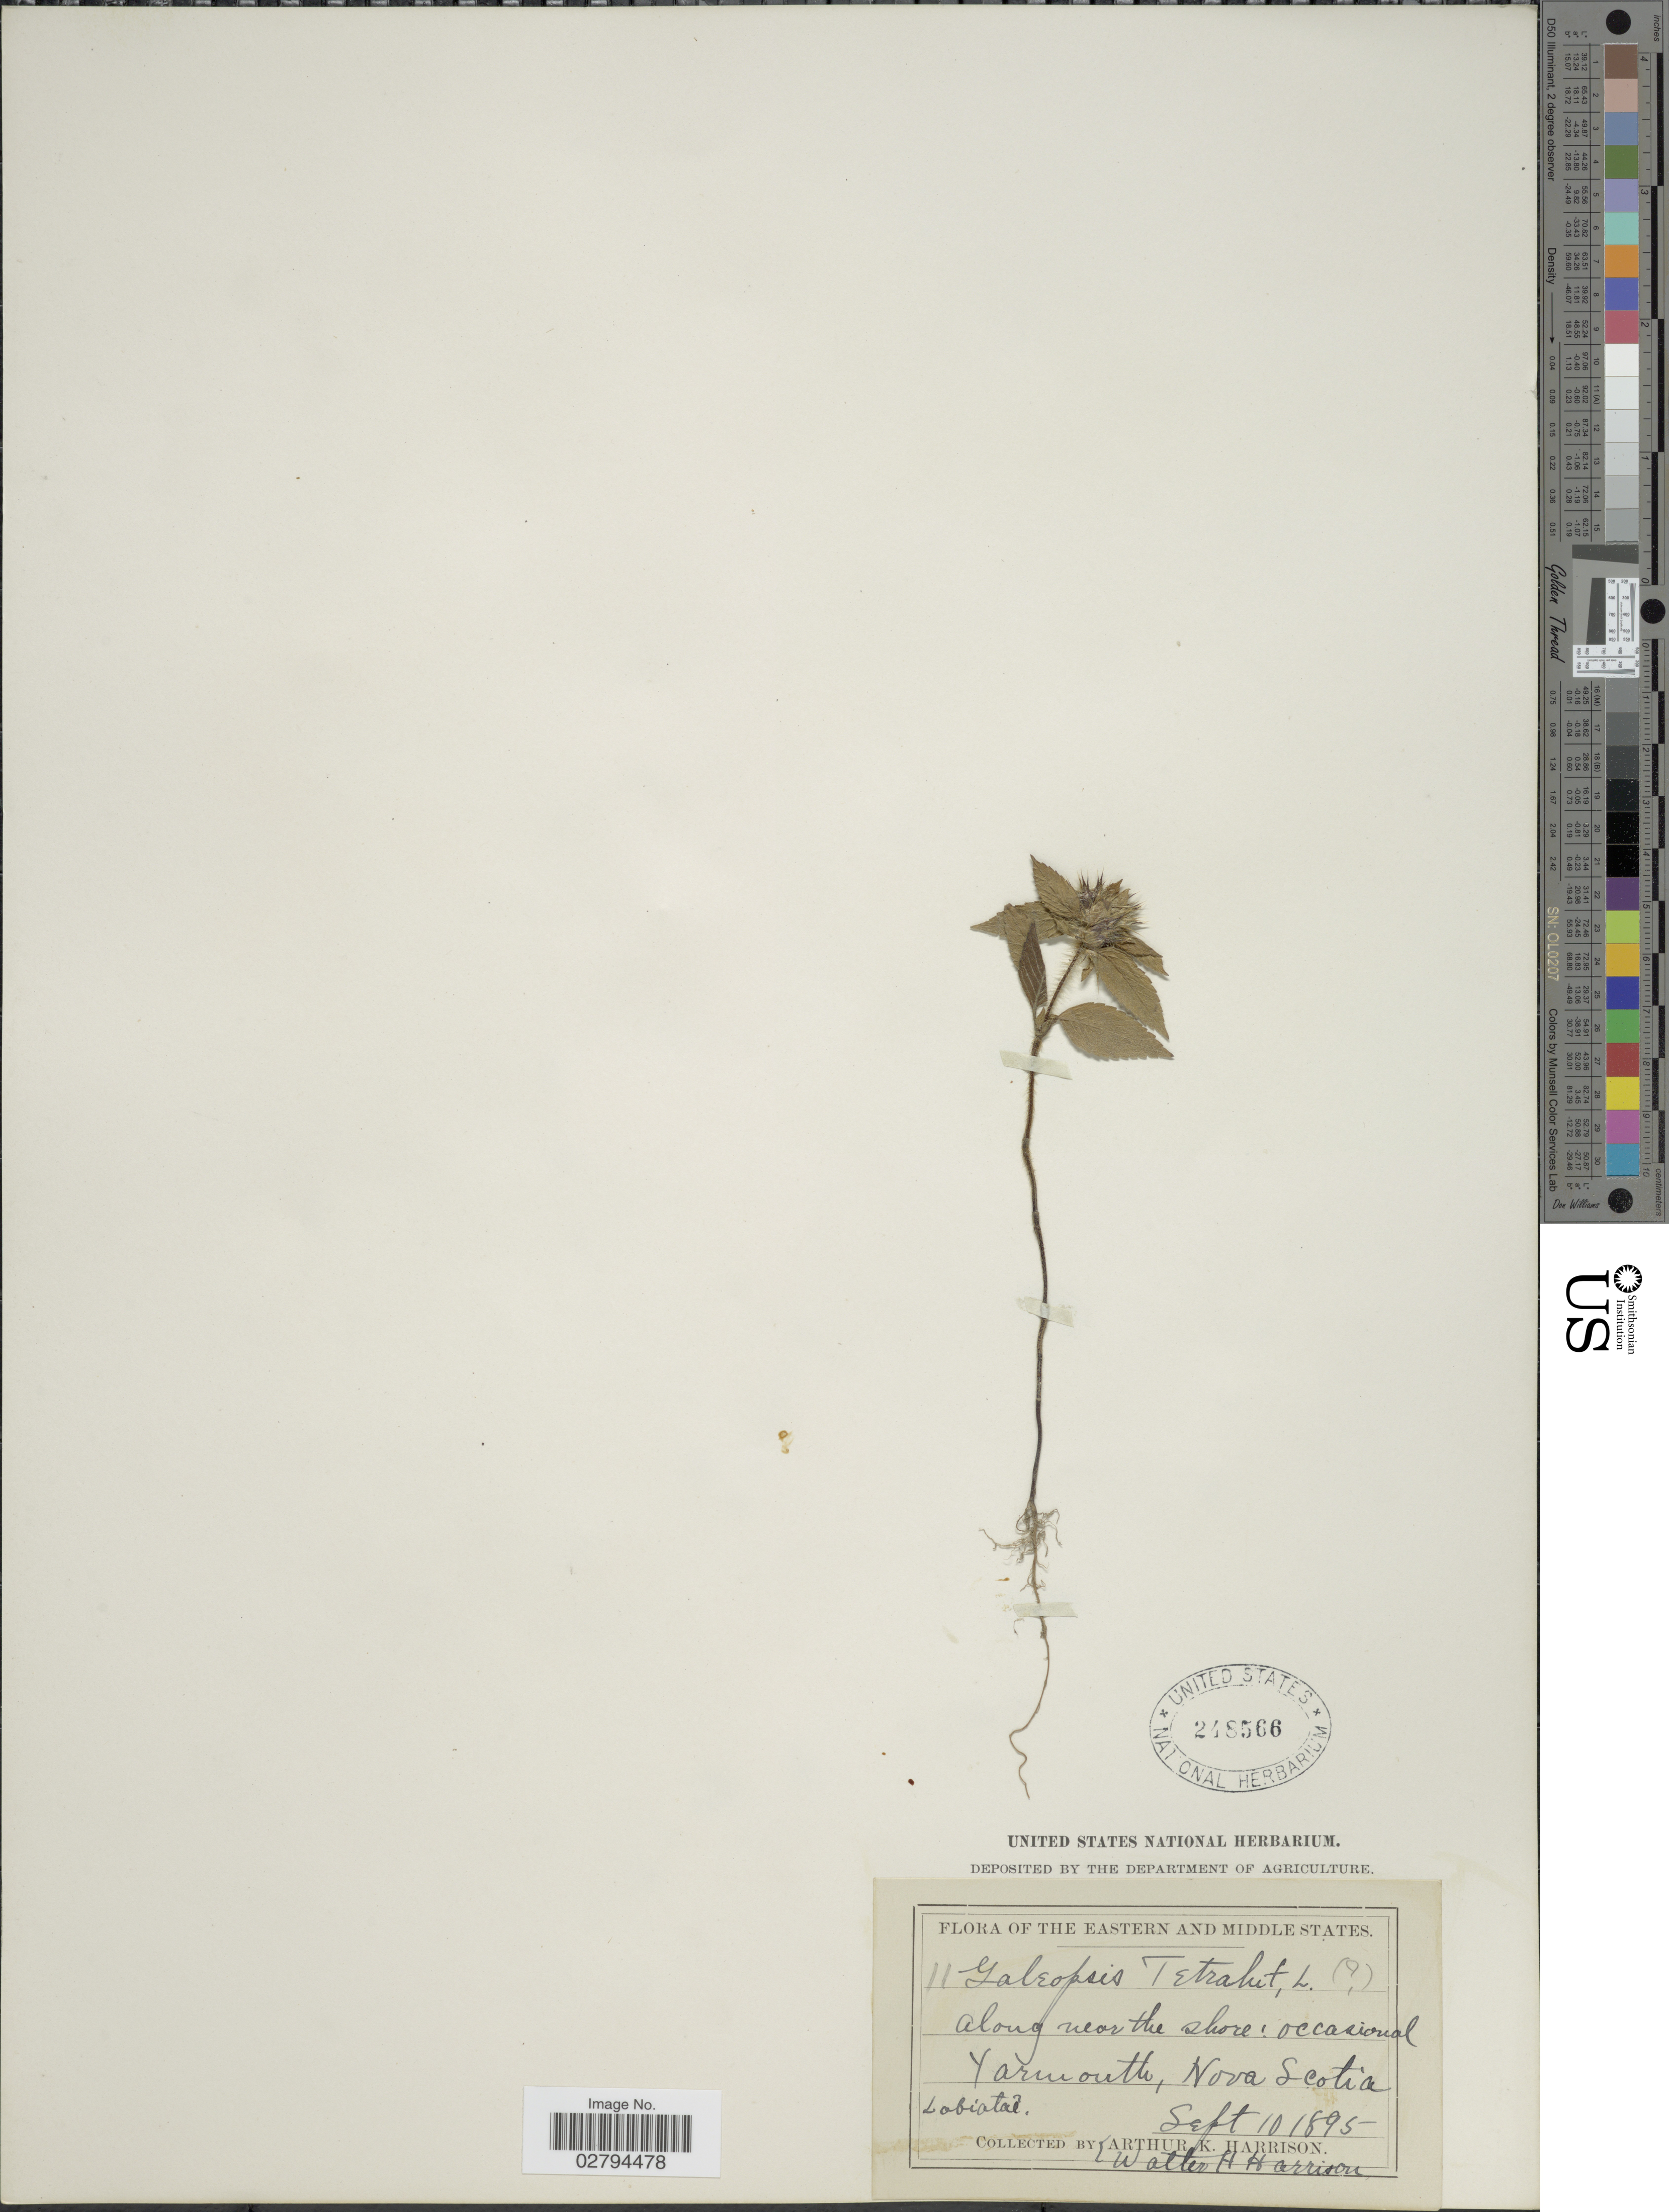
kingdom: Plantae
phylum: Tracheophyta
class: Magnoliopsida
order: Lamiales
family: Lamiaceae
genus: Galeopsis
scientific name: Galeopsis tetrahit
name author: L.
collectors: A. K. Harrison & W. H. Harrison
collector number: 11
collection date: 1895-09-10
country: Canada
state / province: Nova Scotia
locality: Eastern and Middle States. Along near the shore, Yarmouth.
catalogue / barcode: US 248566